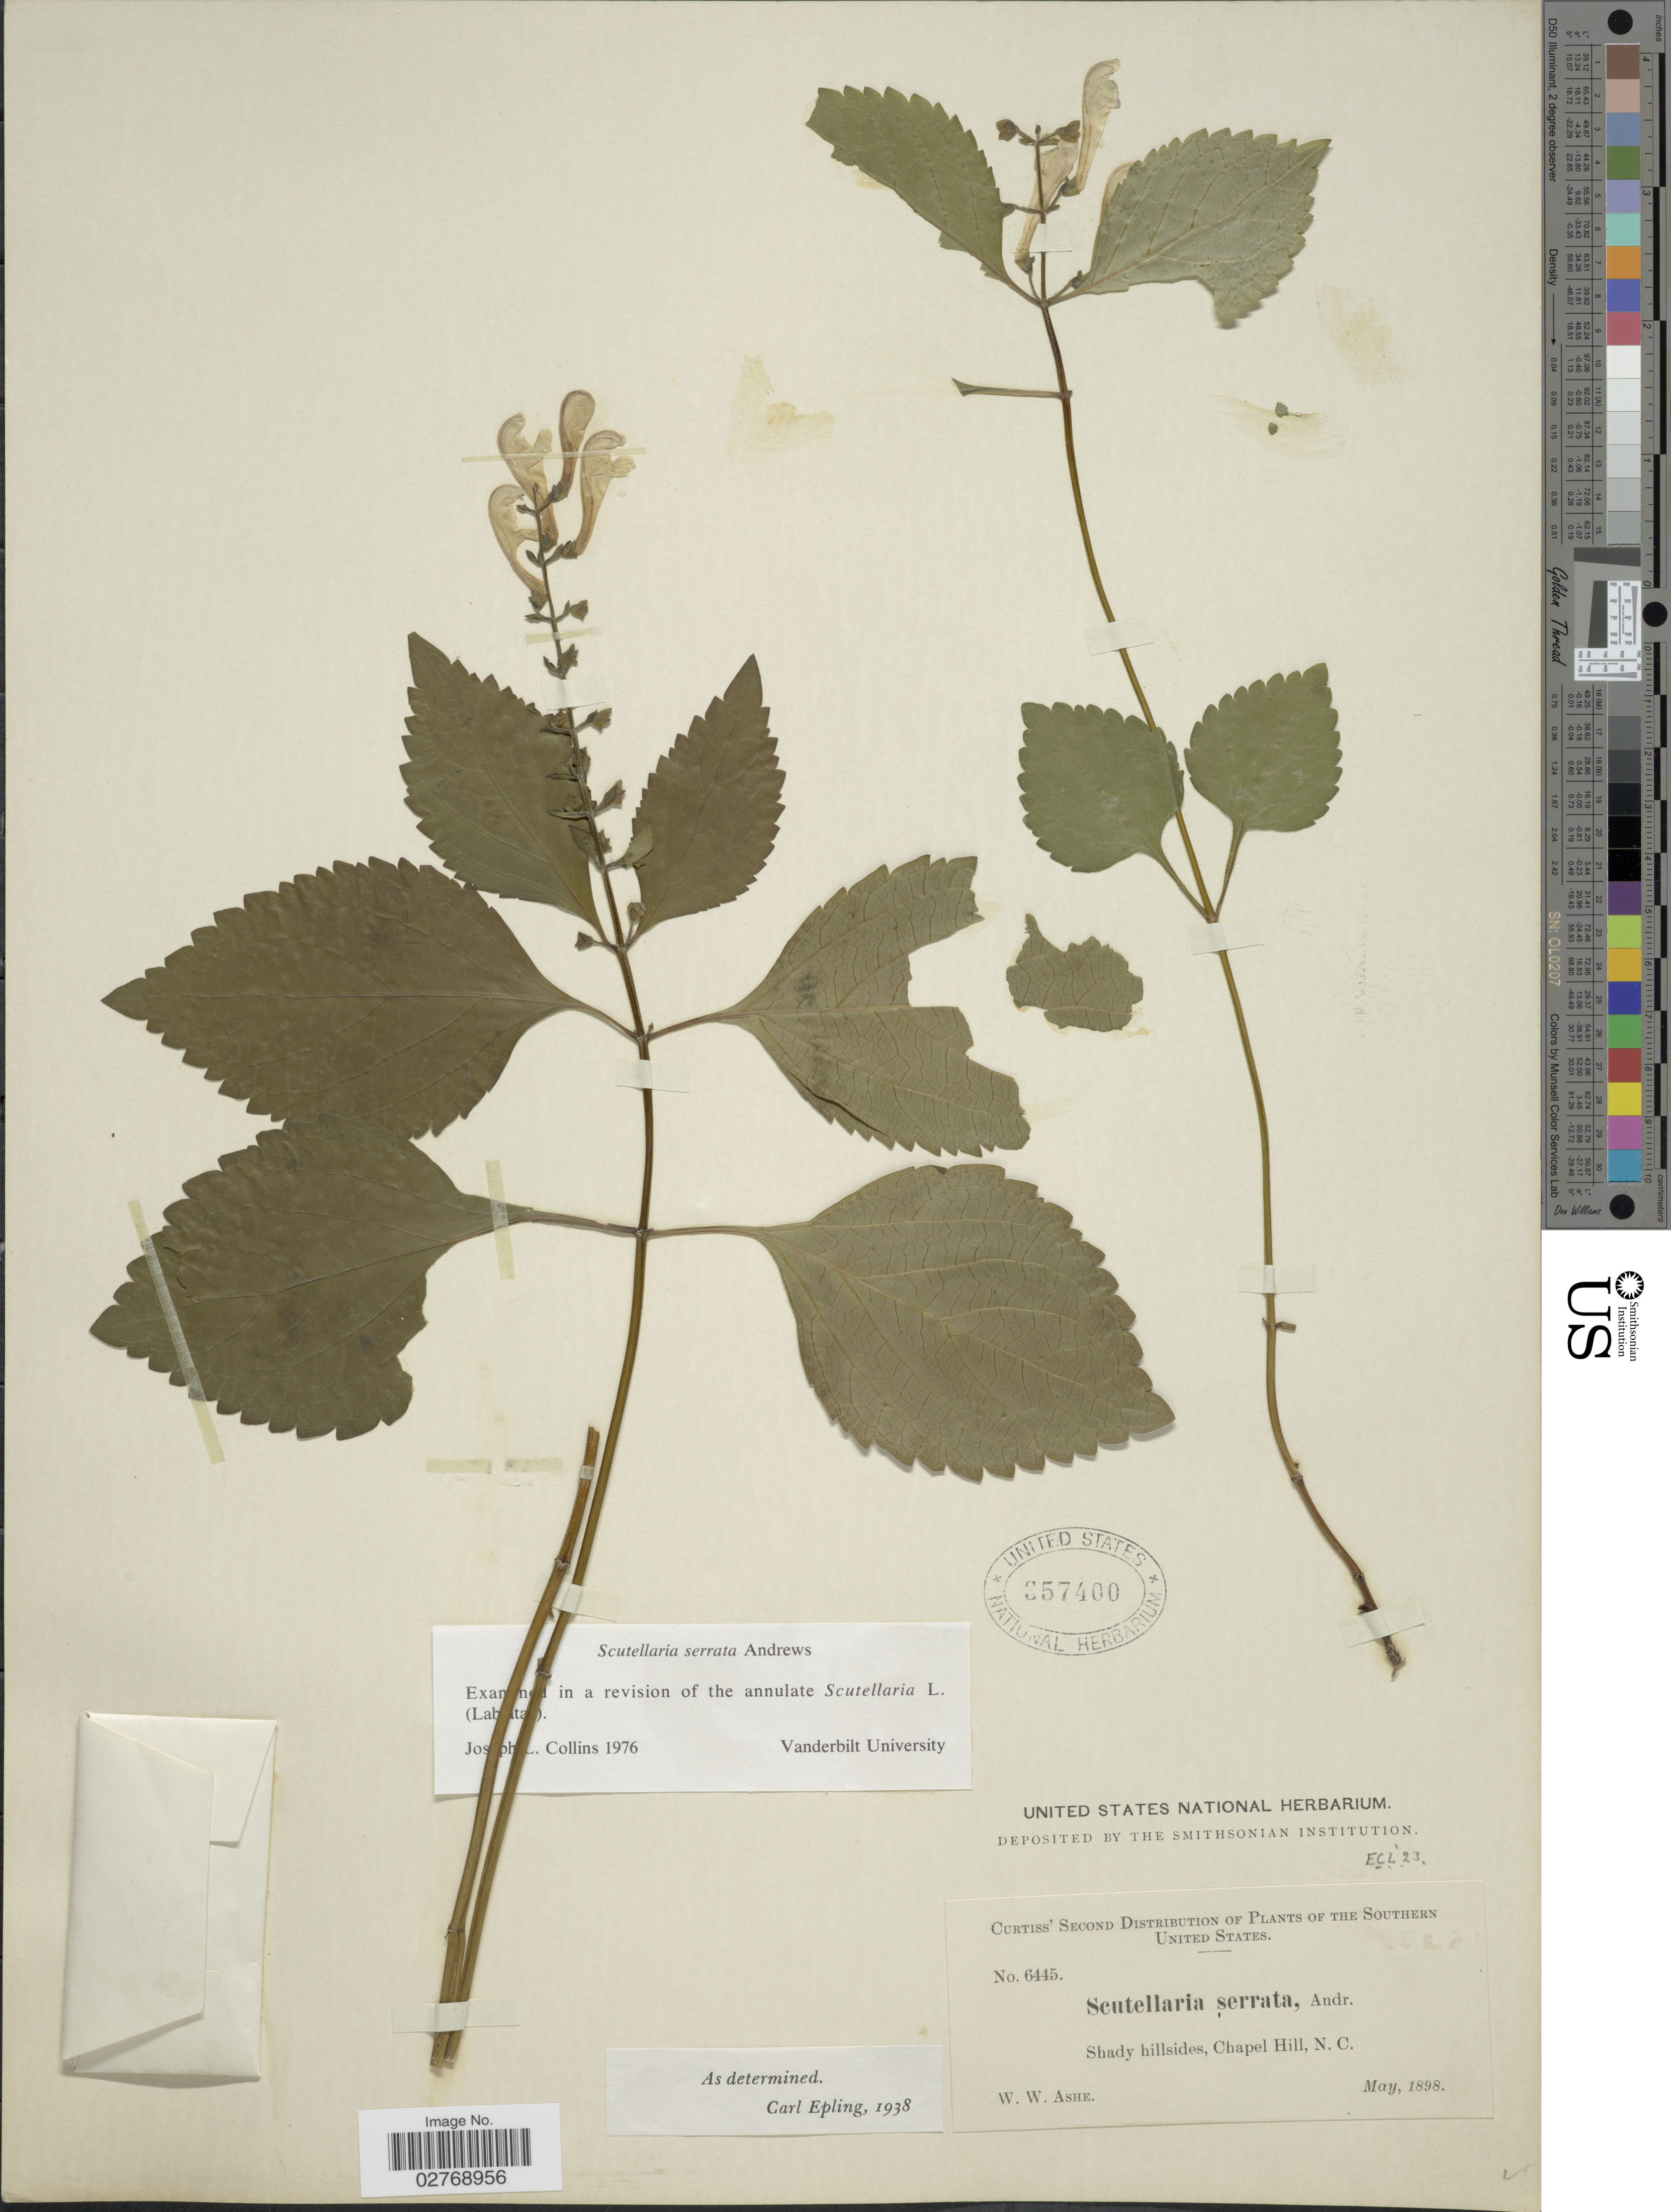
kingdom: Plantae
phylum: Tracheophyta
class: Magnoliopsida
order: Lamiales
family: Lamiaceae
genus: Scutellaria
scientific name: Scutellaria serrata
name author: Andrews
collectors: W. W. Ashe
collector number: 6445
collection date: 1898-05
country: United States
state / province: North Carolina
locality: Southern United States. Shady hillsides, Chapel Hill.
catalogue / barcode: US 357400